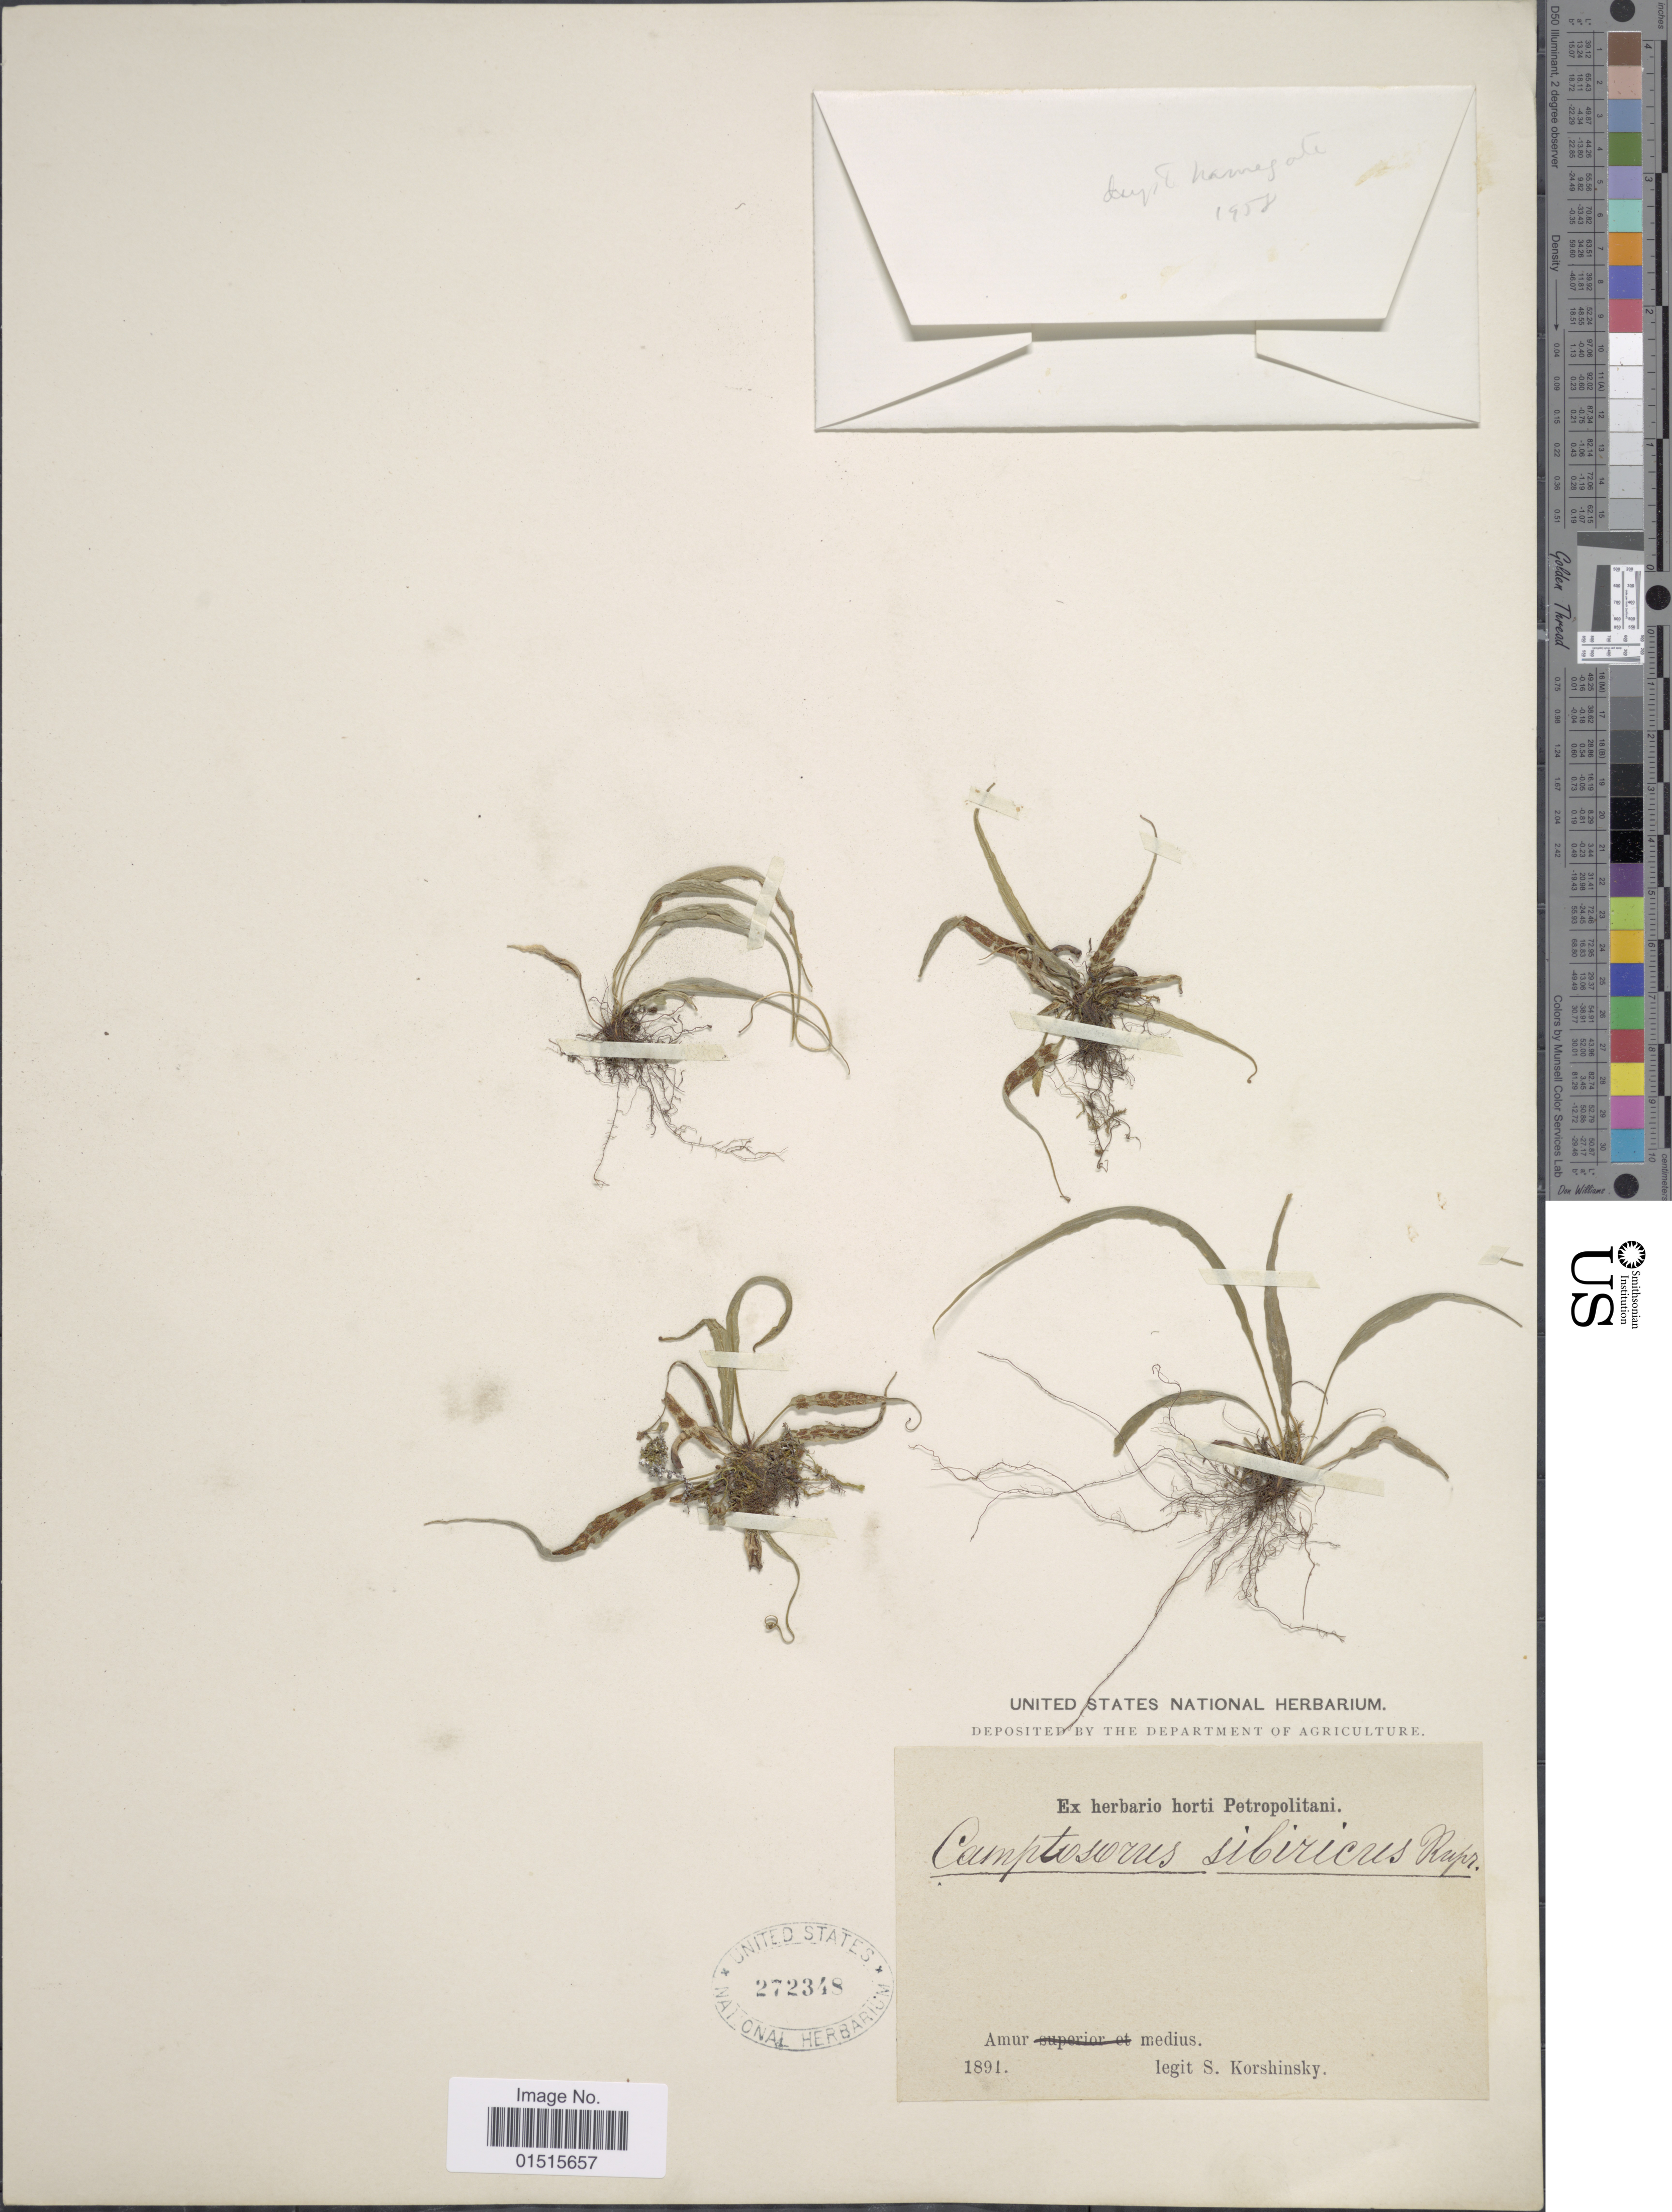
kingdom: Plantae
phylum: Tracheophyta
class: Polypodiopsida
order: Polypodiales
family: Aspleniaceae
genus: Asplenium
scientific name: Asplenium sibricus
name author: Rupr.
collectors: S. I. Korshinsky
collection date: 1891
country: Russian Federation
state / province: Amur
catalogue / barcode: US 272348